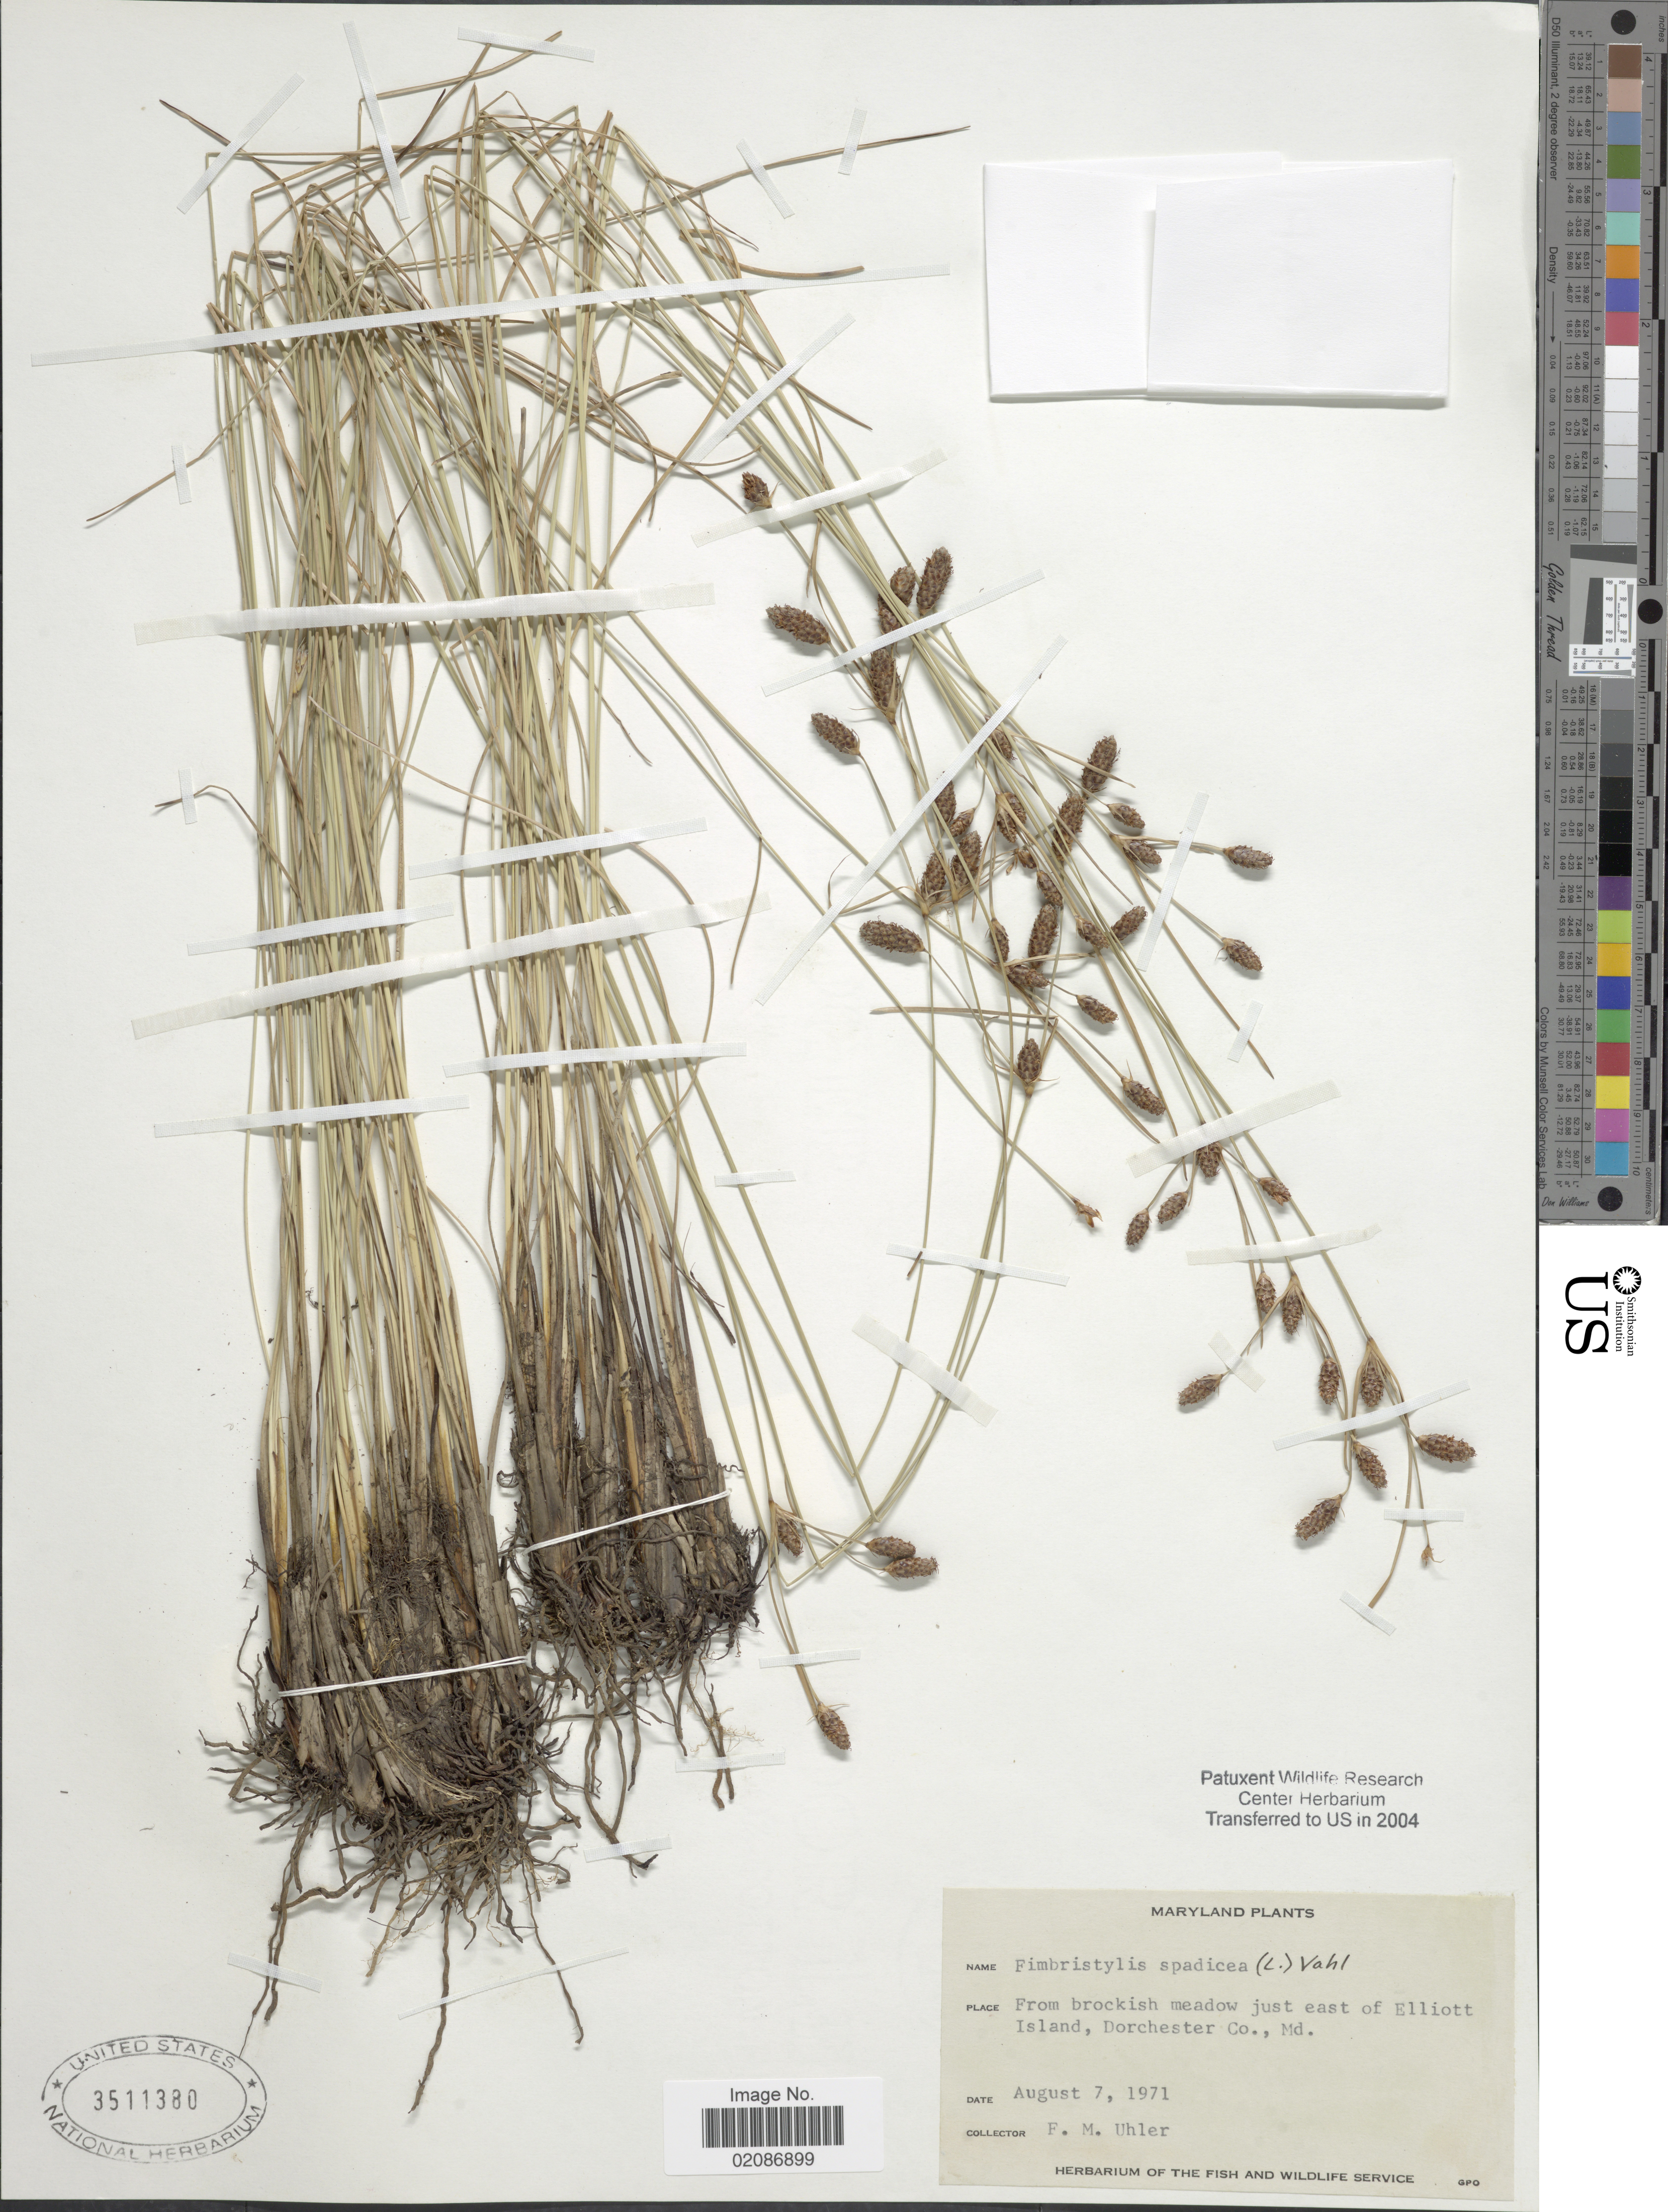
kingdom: Plantae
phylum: Tracheophyta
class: Liliopsida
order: Poales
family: Cyperaceae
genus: Fimbristylis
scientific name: Fimbristylis castanea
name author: (Michx.) Vahl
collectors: F. M. Uhler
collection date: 1971-08-07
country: United States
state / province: Maryland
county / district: Dorchester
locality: From brockish meadow just east of Elliot Island, Dorchester Co. Md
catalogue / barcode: US 3511380